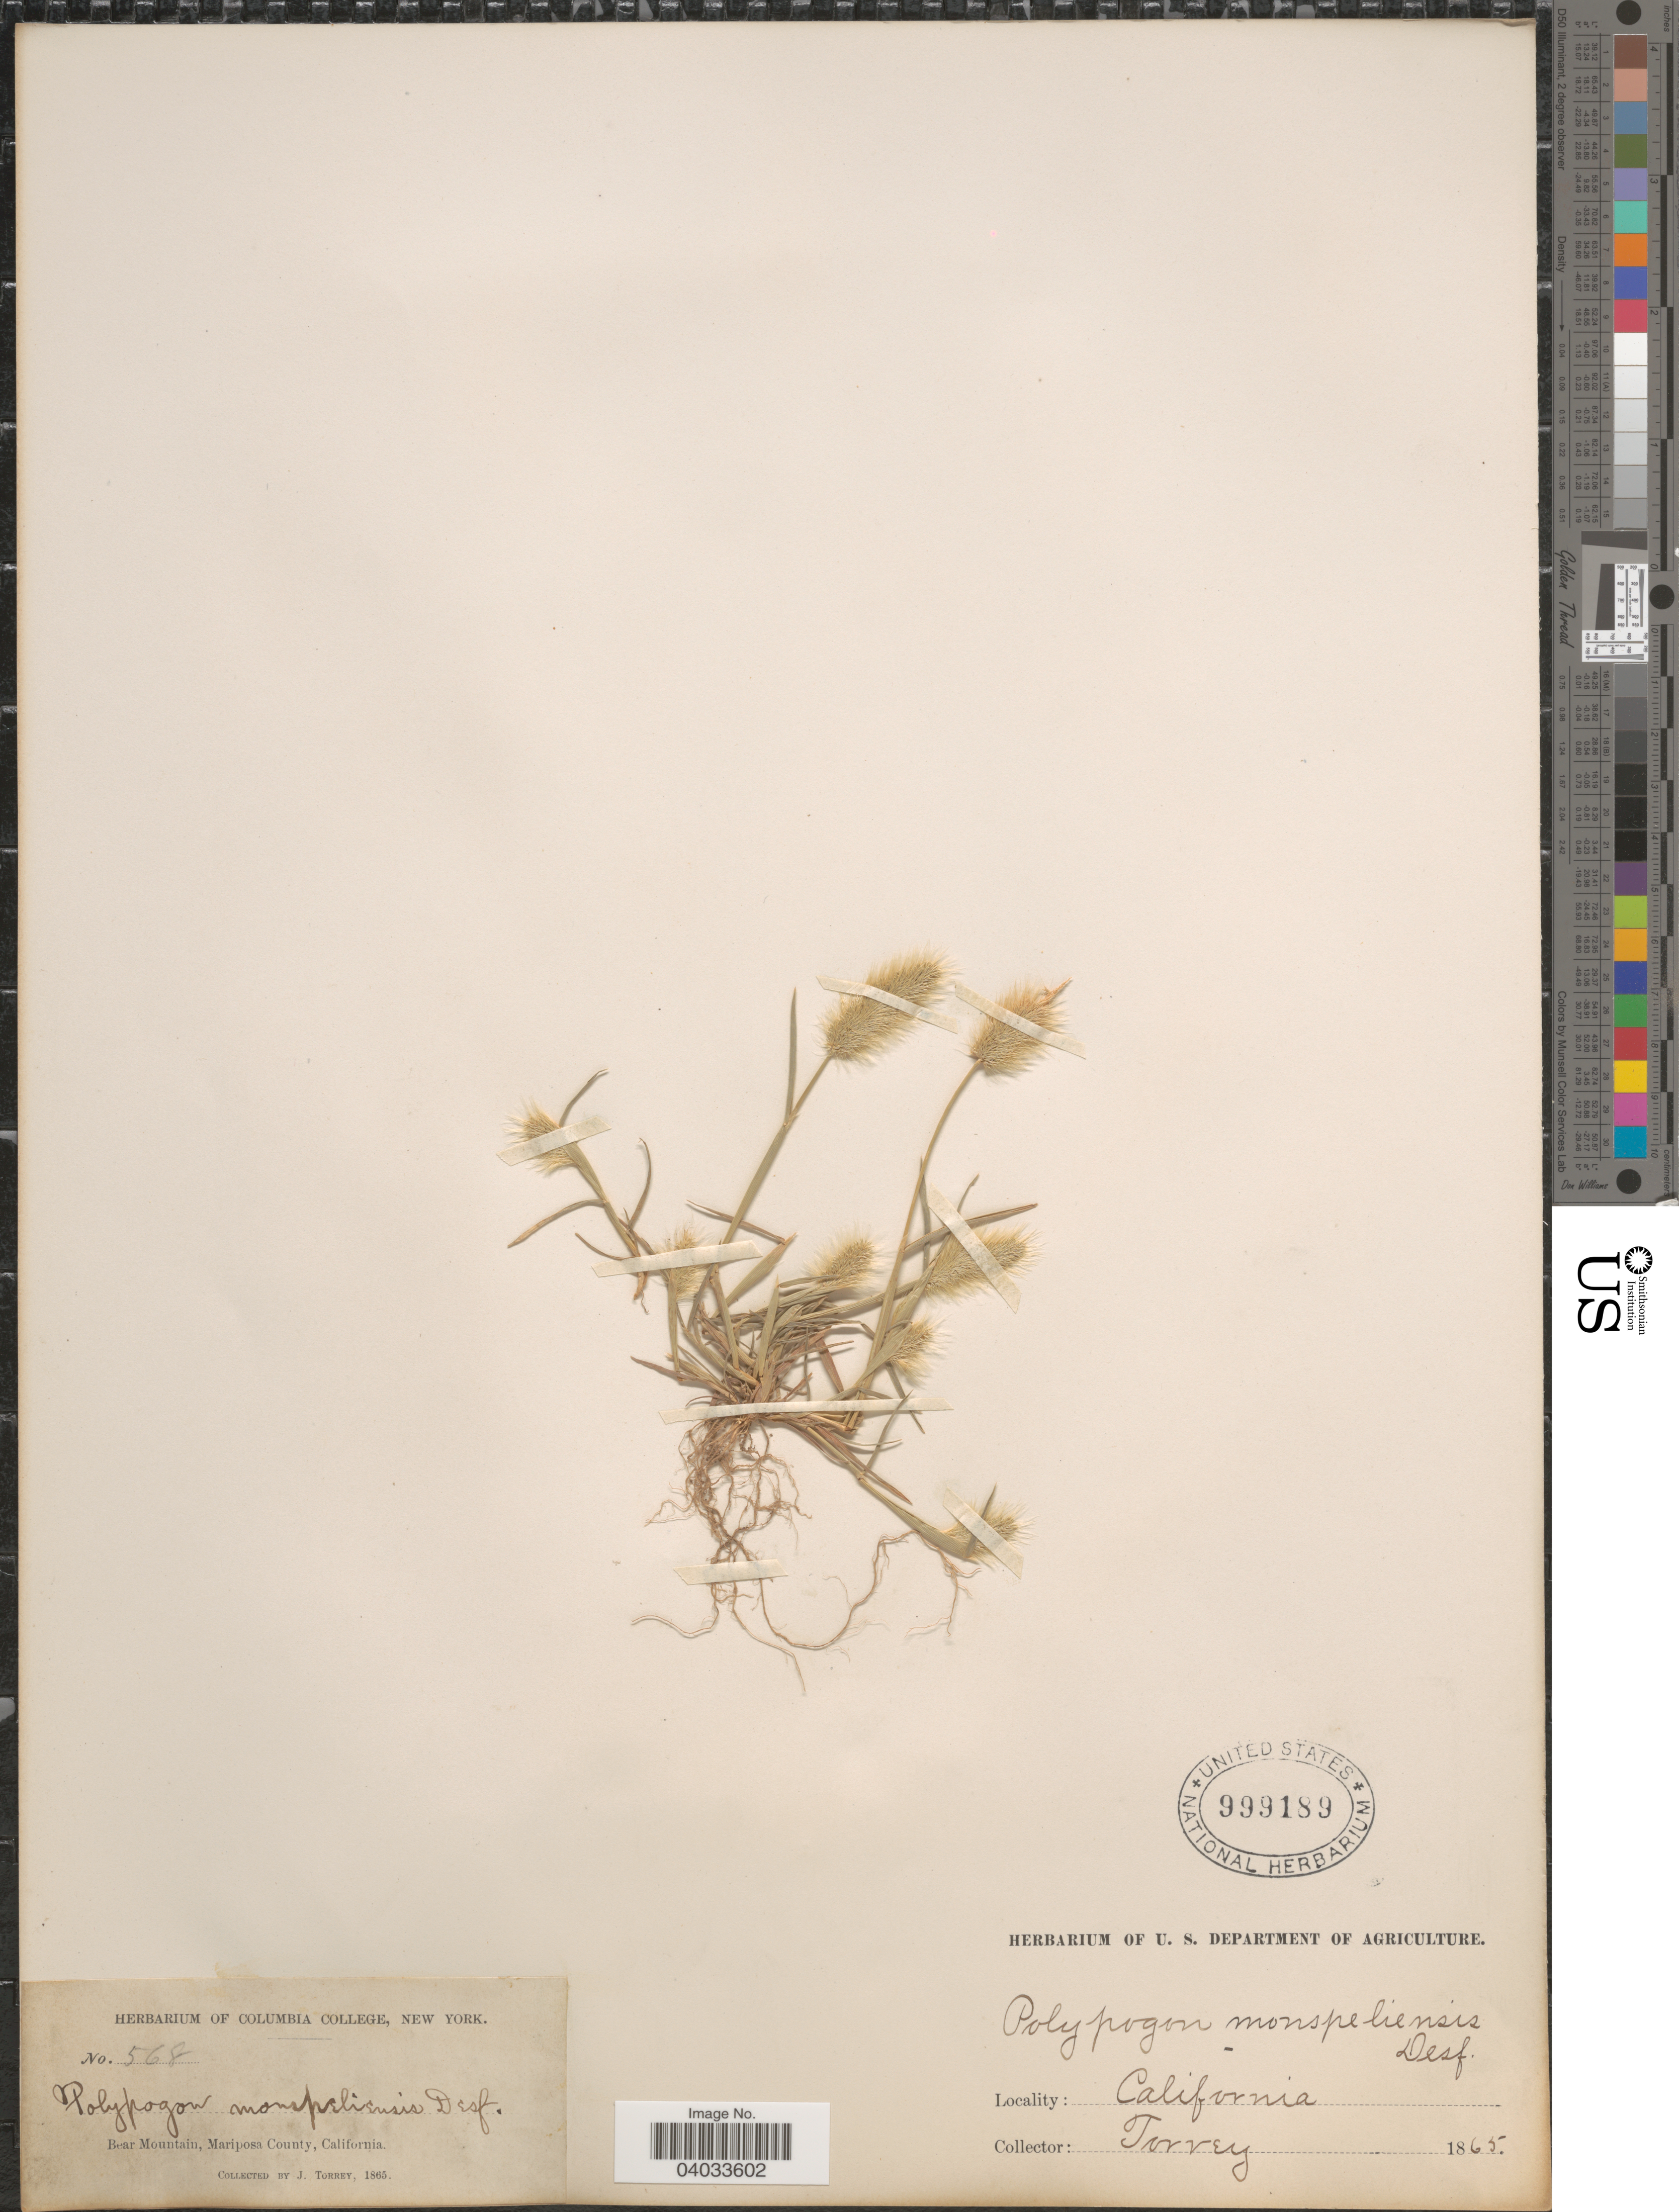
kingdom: Plantae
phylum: Tracheophyta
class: Liliopsida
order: Poales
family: Poaceae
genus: Polypogon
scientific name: Polypogon monspeliensis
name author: (L.) Desf.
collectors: J. Torrey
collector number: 568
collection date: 1865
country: United States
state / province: California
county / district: Mariposa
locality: Bear Mountain, Mariposa County.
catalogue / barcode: US 999189